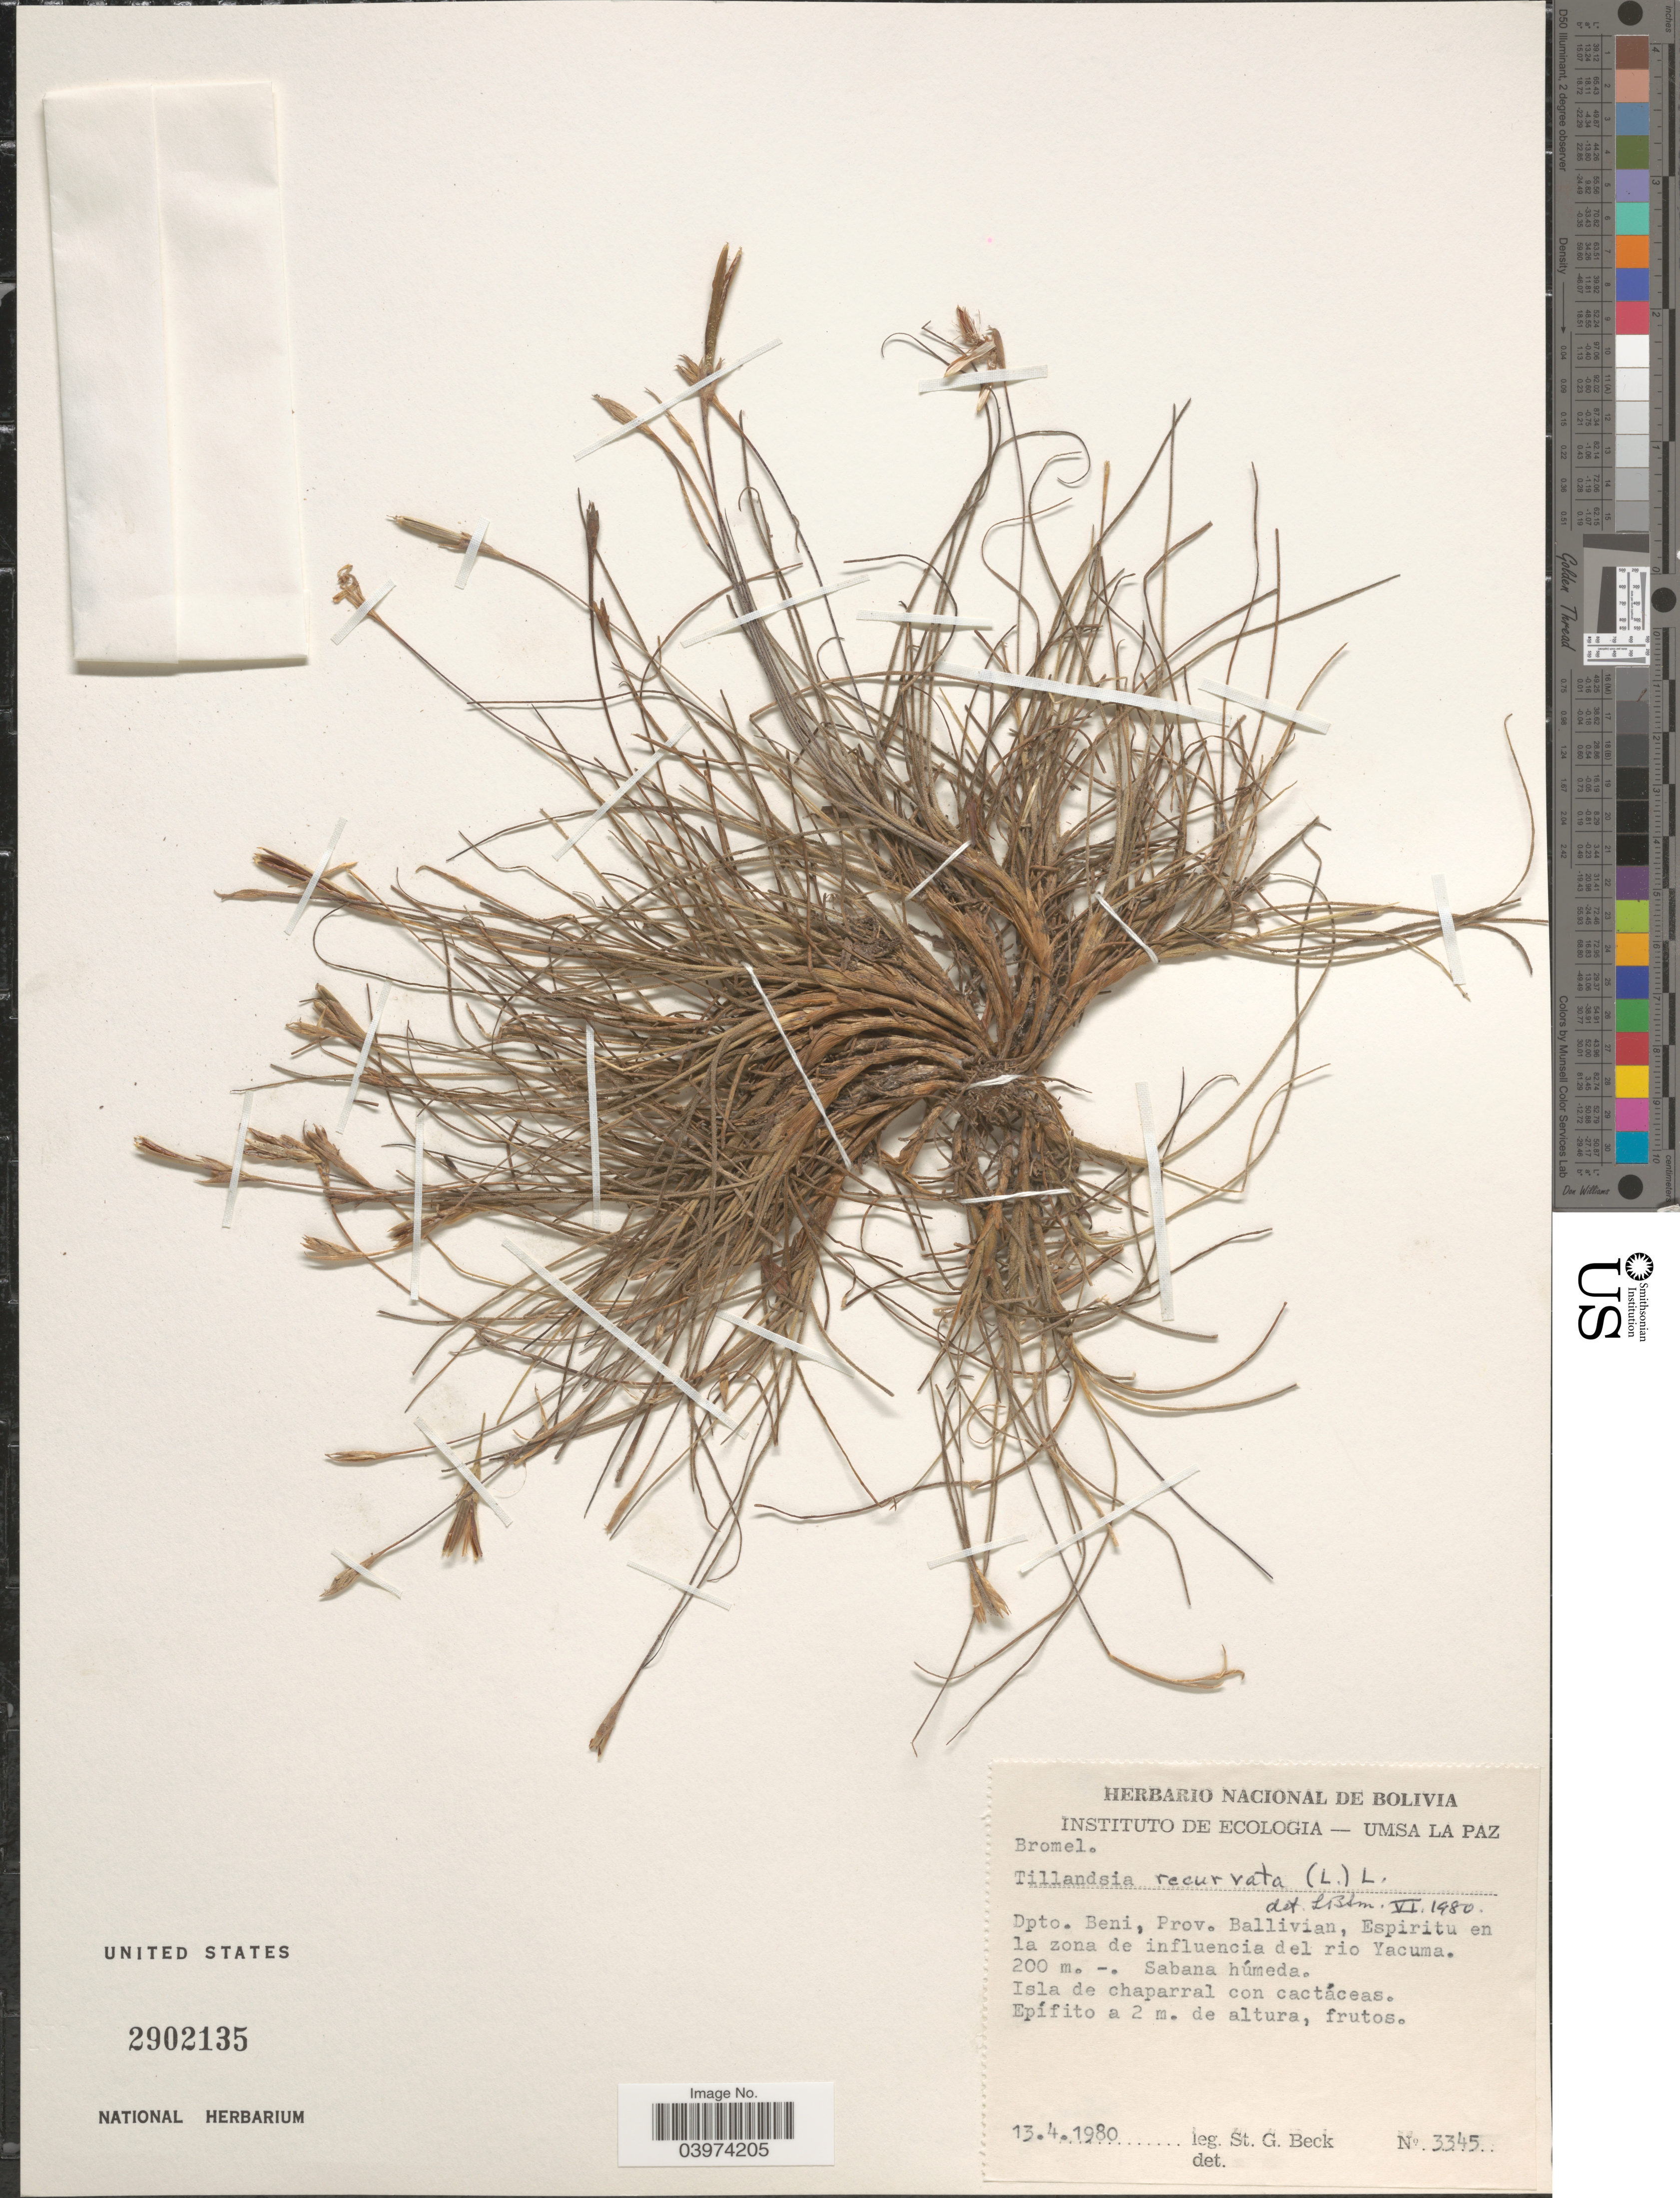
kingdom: Plantae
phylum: Tracheophyta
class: Liliopsida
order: Poales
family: Bromeliaceae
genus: Tillandsia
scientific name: Tillandsia recurvata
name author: L.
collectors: S. G. Beck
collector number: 3345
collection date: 1980-04-13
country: Bolivia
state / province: Beni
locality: Dpto. Beni, Prov. Ballivian, Espiritu en la zona de influencia del rio Yacuma.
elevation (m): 200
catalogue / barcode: US 2902135